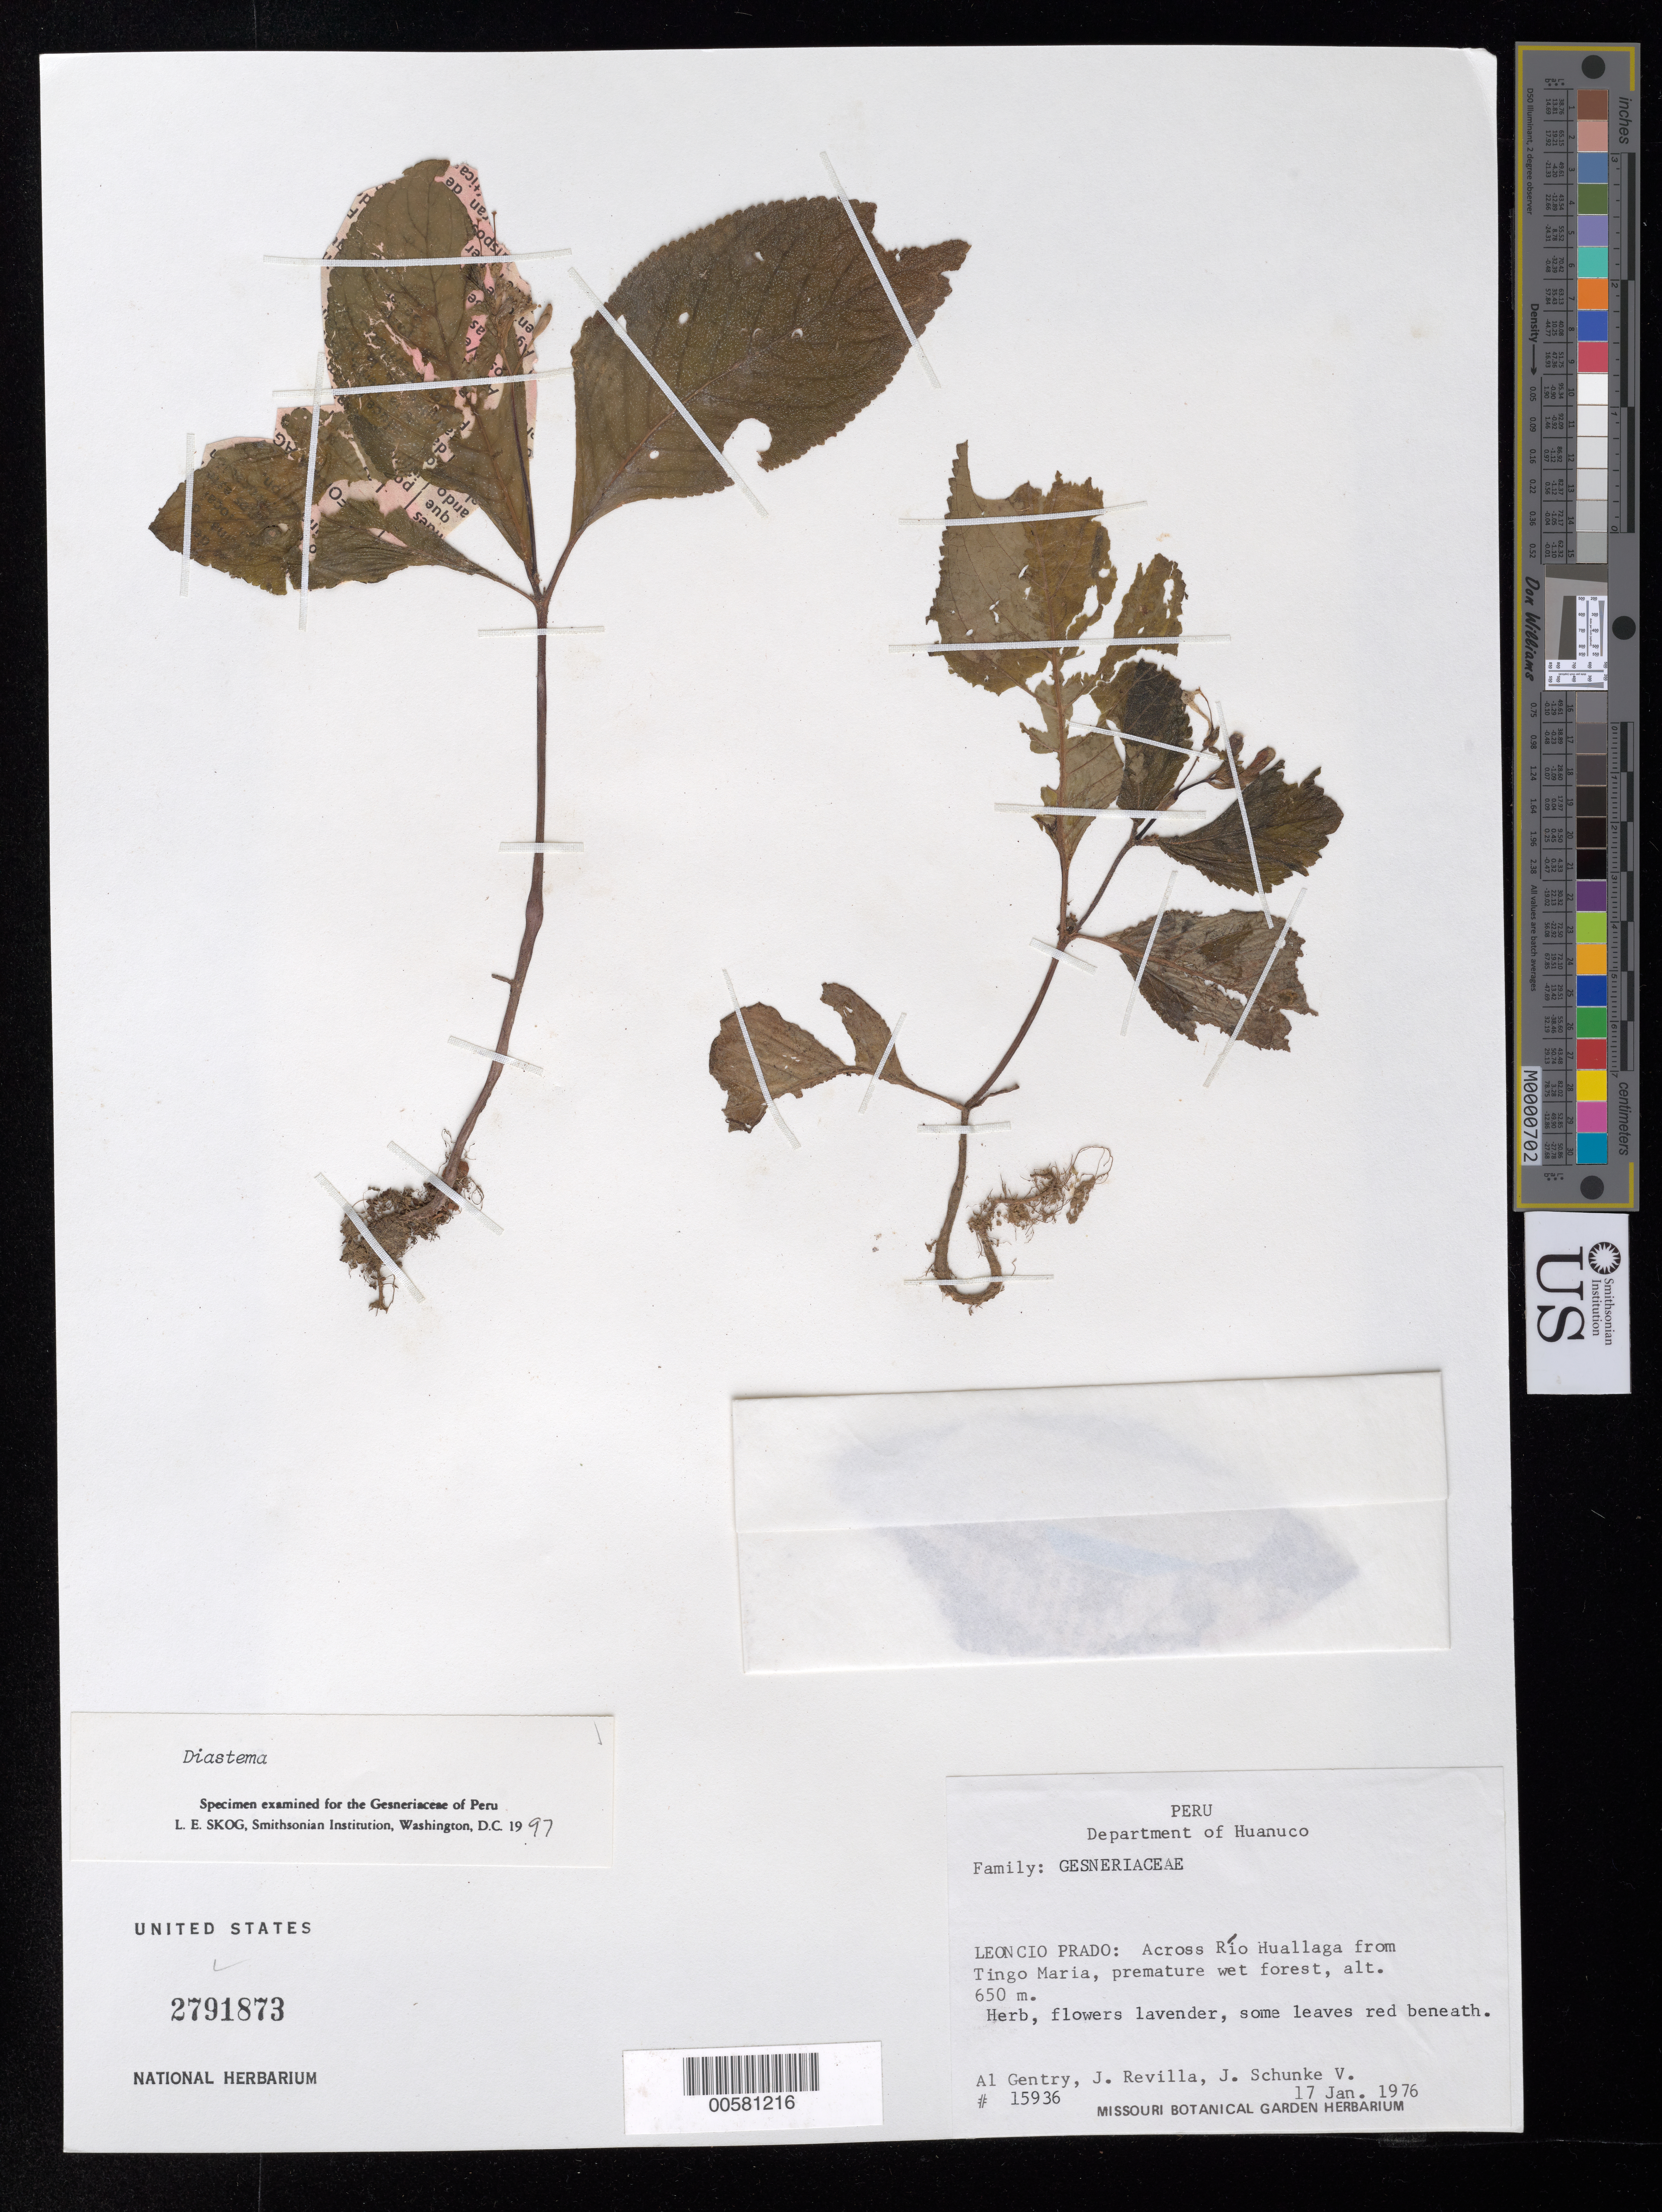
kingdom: Plantae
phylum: Tracheophyta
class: Magnoliopsida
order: Lamiales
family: Gesneriaceae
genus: Diastema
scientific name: Diastema sp.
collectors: A. H. Gentry, J. Revilla & J. Schunke Vigo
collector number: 15936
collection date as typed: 17 Jan 1976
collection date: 1976-01-17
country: Peru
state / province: Huánuco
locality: Leoncio Prado: across Río Huallago from Tingo Maria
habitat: Premature wet forest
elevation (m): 650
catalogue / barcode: US 2791873